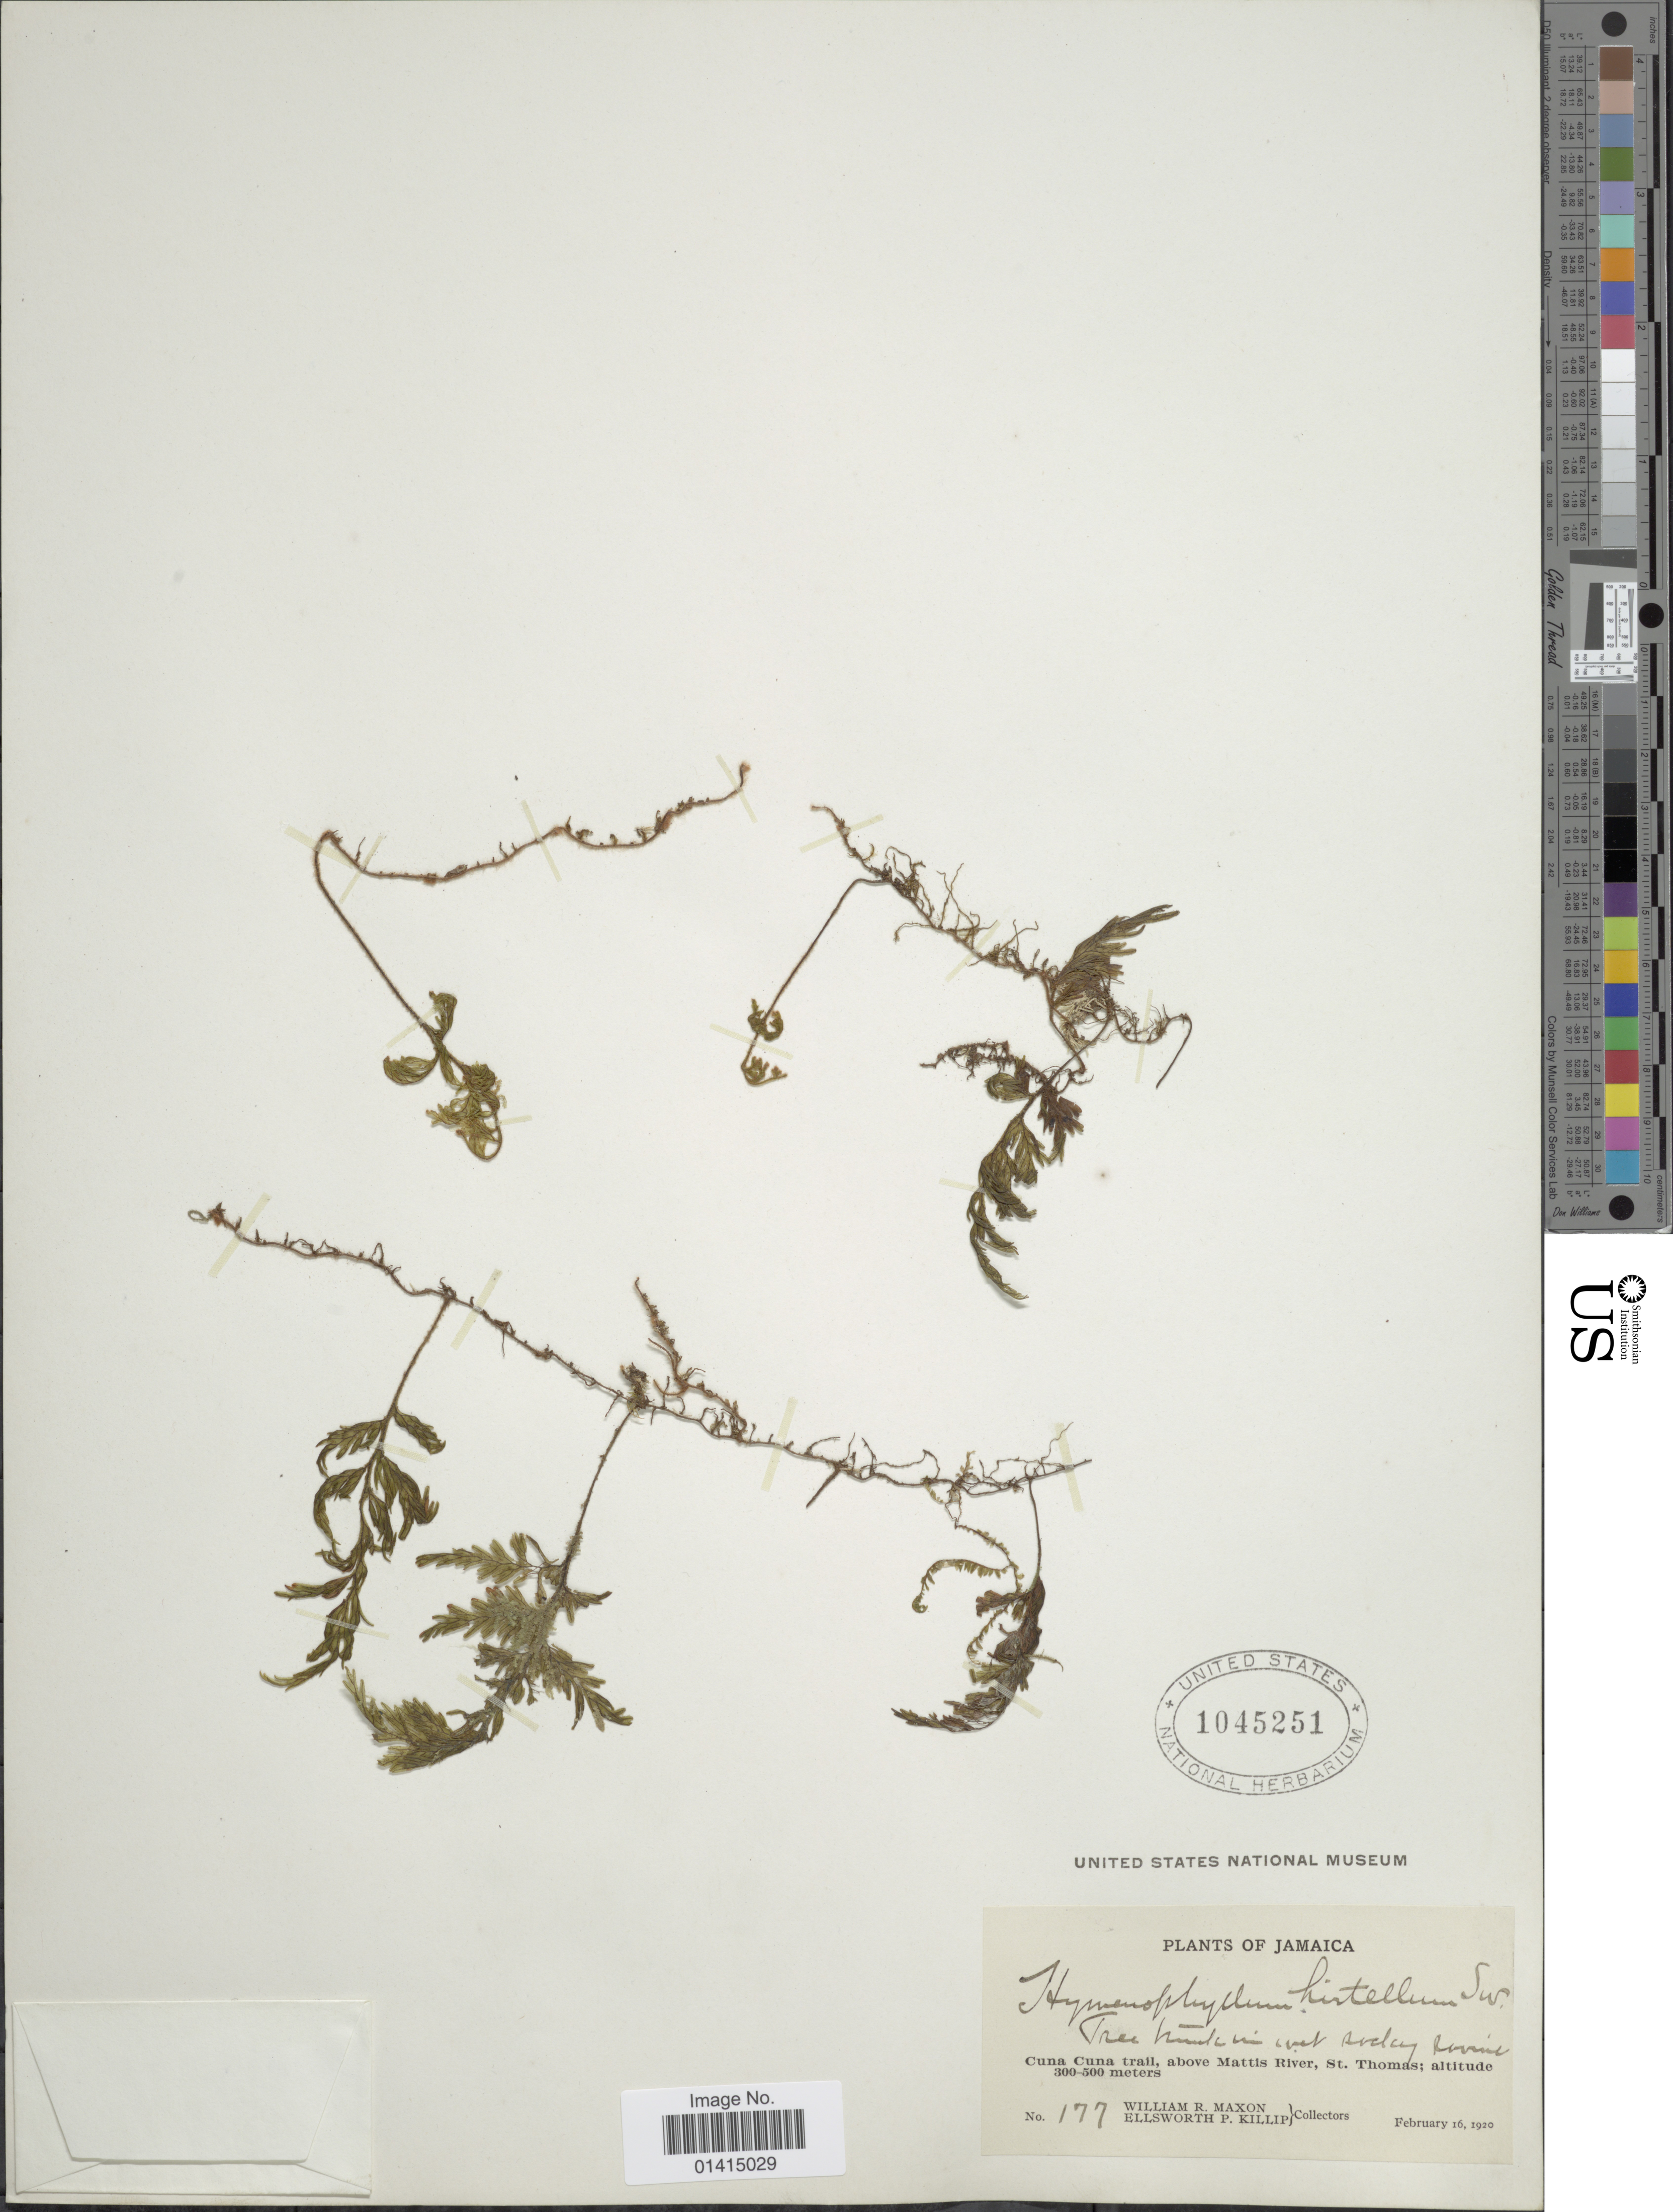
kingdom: Plantae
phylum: Tracheophyta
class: Polypodiopsida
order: Hymenophyllales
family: Hymenophyllaceae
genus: Hymenophyllum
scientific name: Hymenophyllum hirtellum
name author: Sw. in Schrad.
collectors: W. R. Maxon & E. P. Killip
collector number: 177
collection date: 1920-02-16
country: Jamaica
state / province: Saint Thomas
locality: Cuna Cuna trail, above Mattis River, St. Thomas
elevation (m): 300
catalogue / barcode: US 1045251